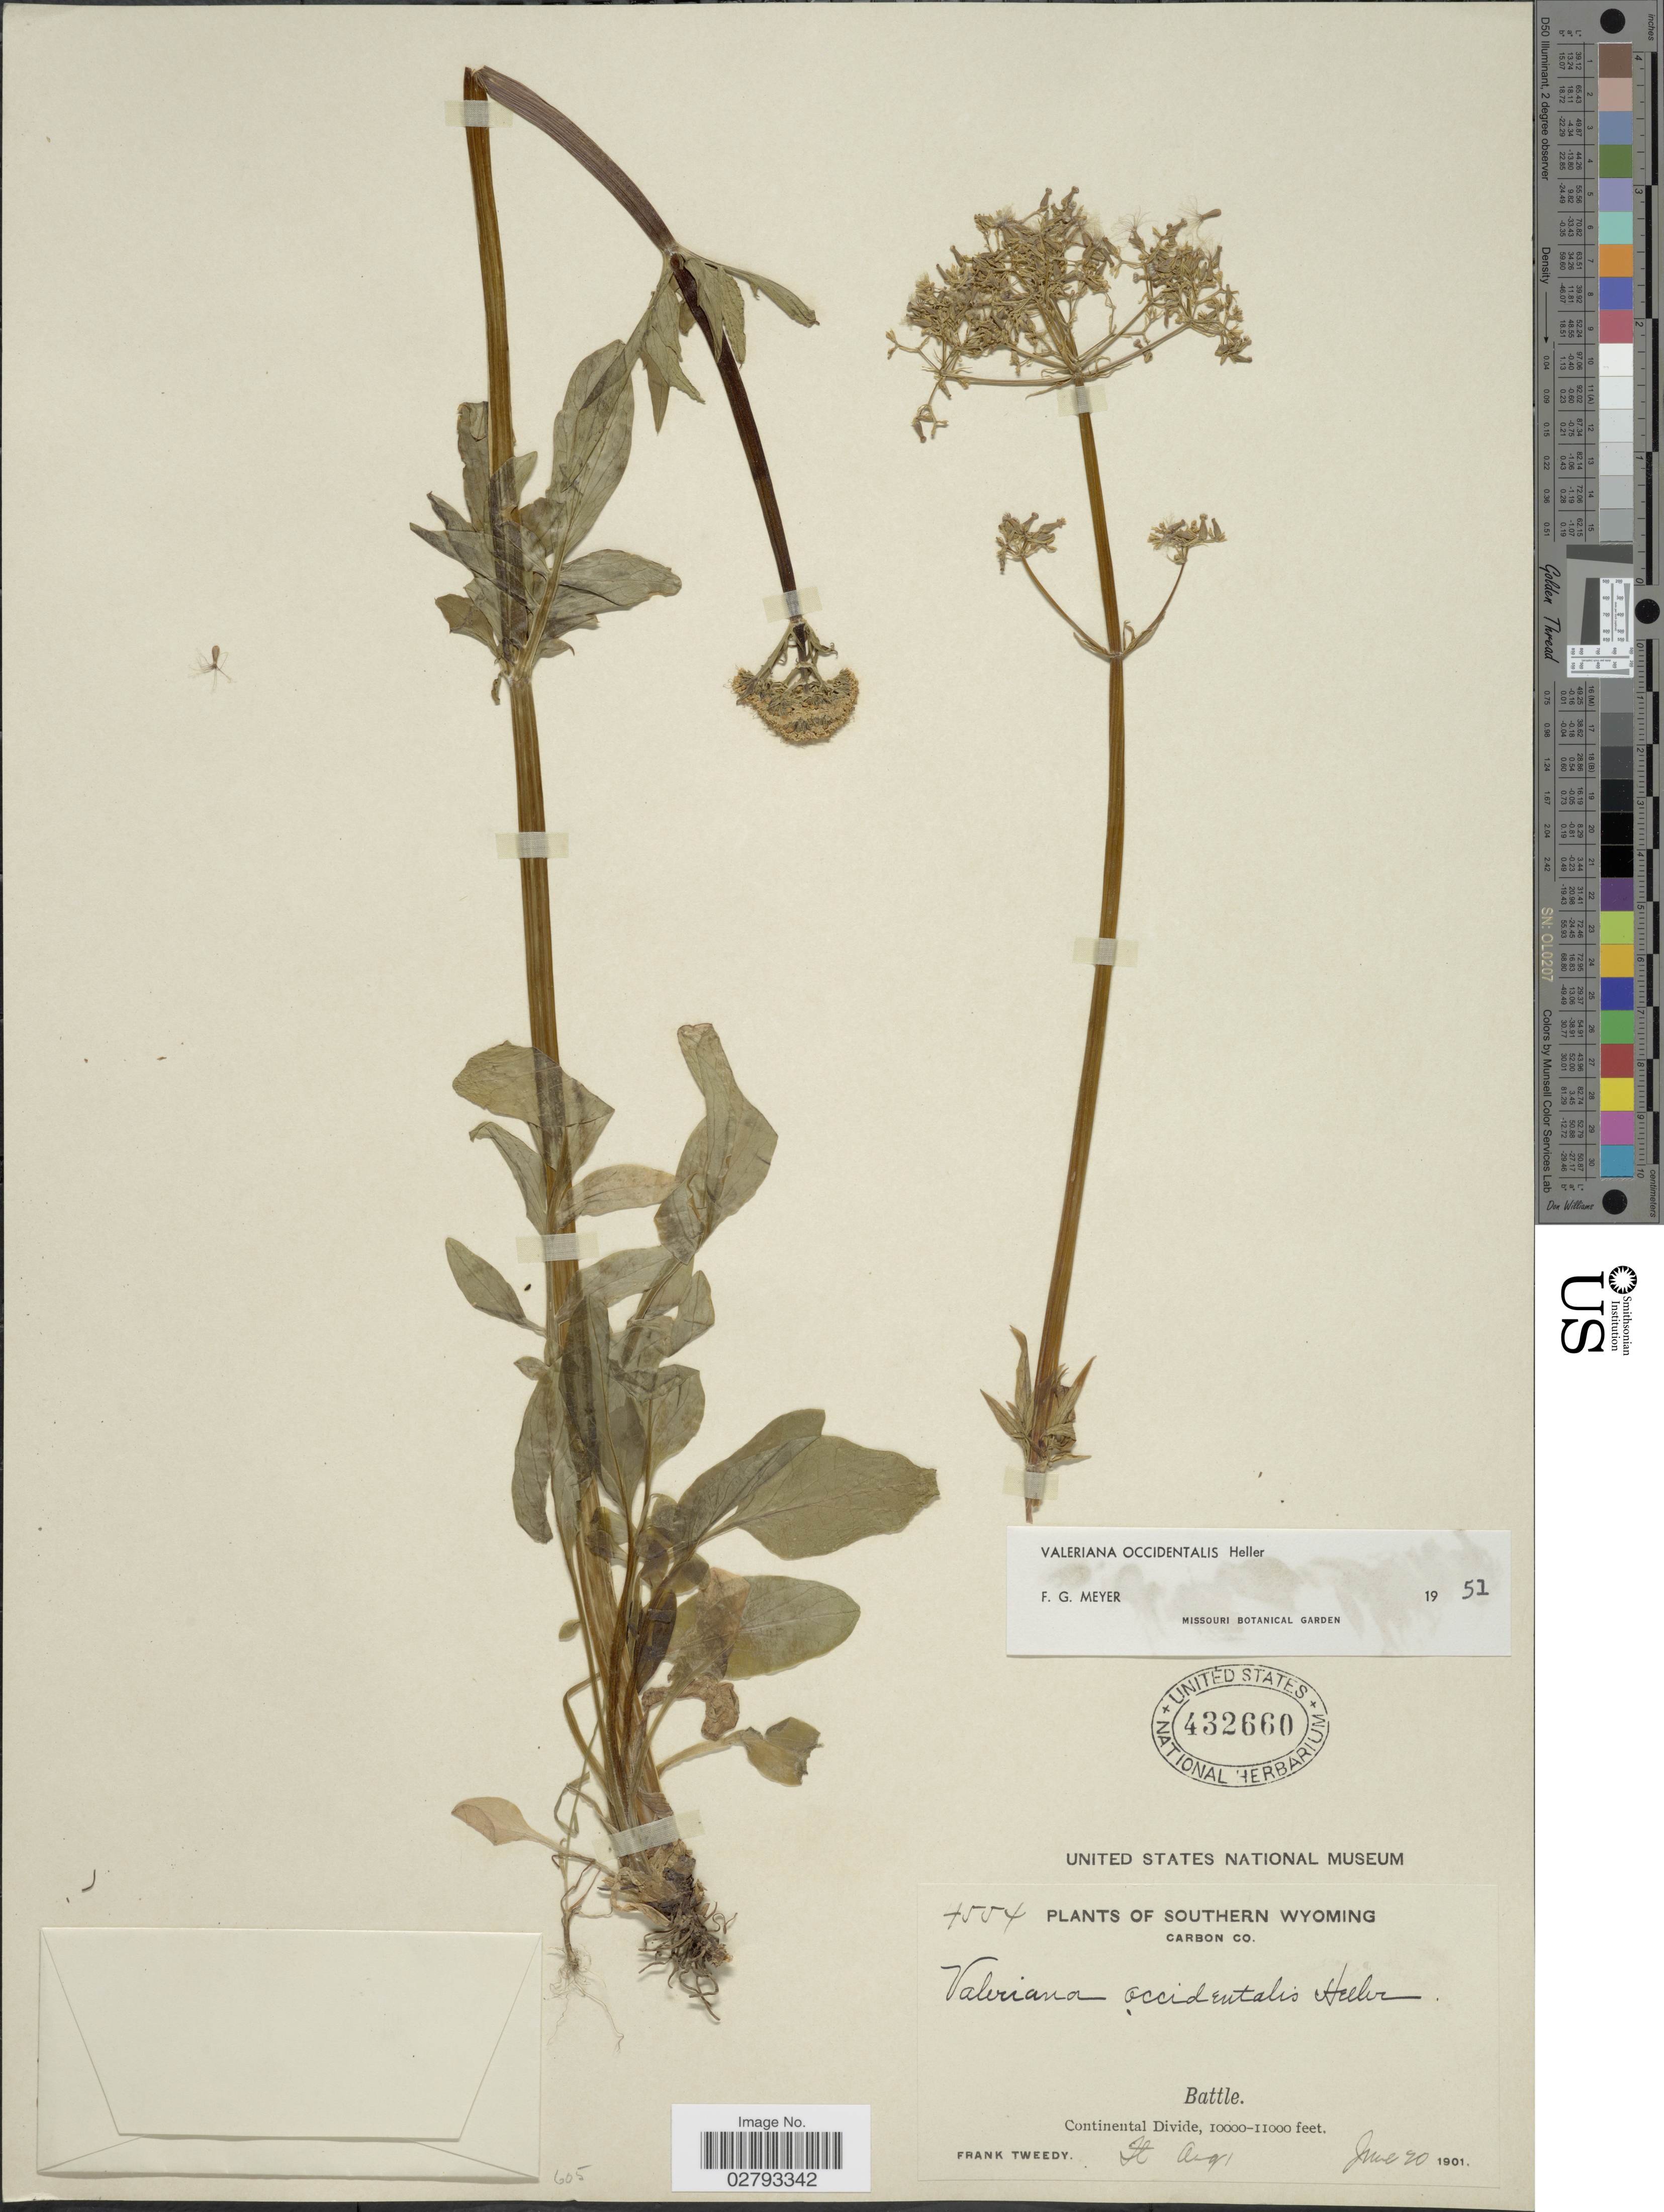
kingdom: Plantae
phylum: Tracheophyta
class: Magnoliopsida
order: Dipsacales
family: Caprifoliaceae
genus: Valeriana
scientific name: Valeriana occidentalis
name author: A. Heller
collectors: F. Tweedy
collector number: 4554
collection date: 1901-06-20/1901-08-01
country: United States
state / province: Wyoming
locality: Southern Wyoming. Carbon Co. Continental Divide.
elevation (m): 3048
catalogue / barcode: US 432660